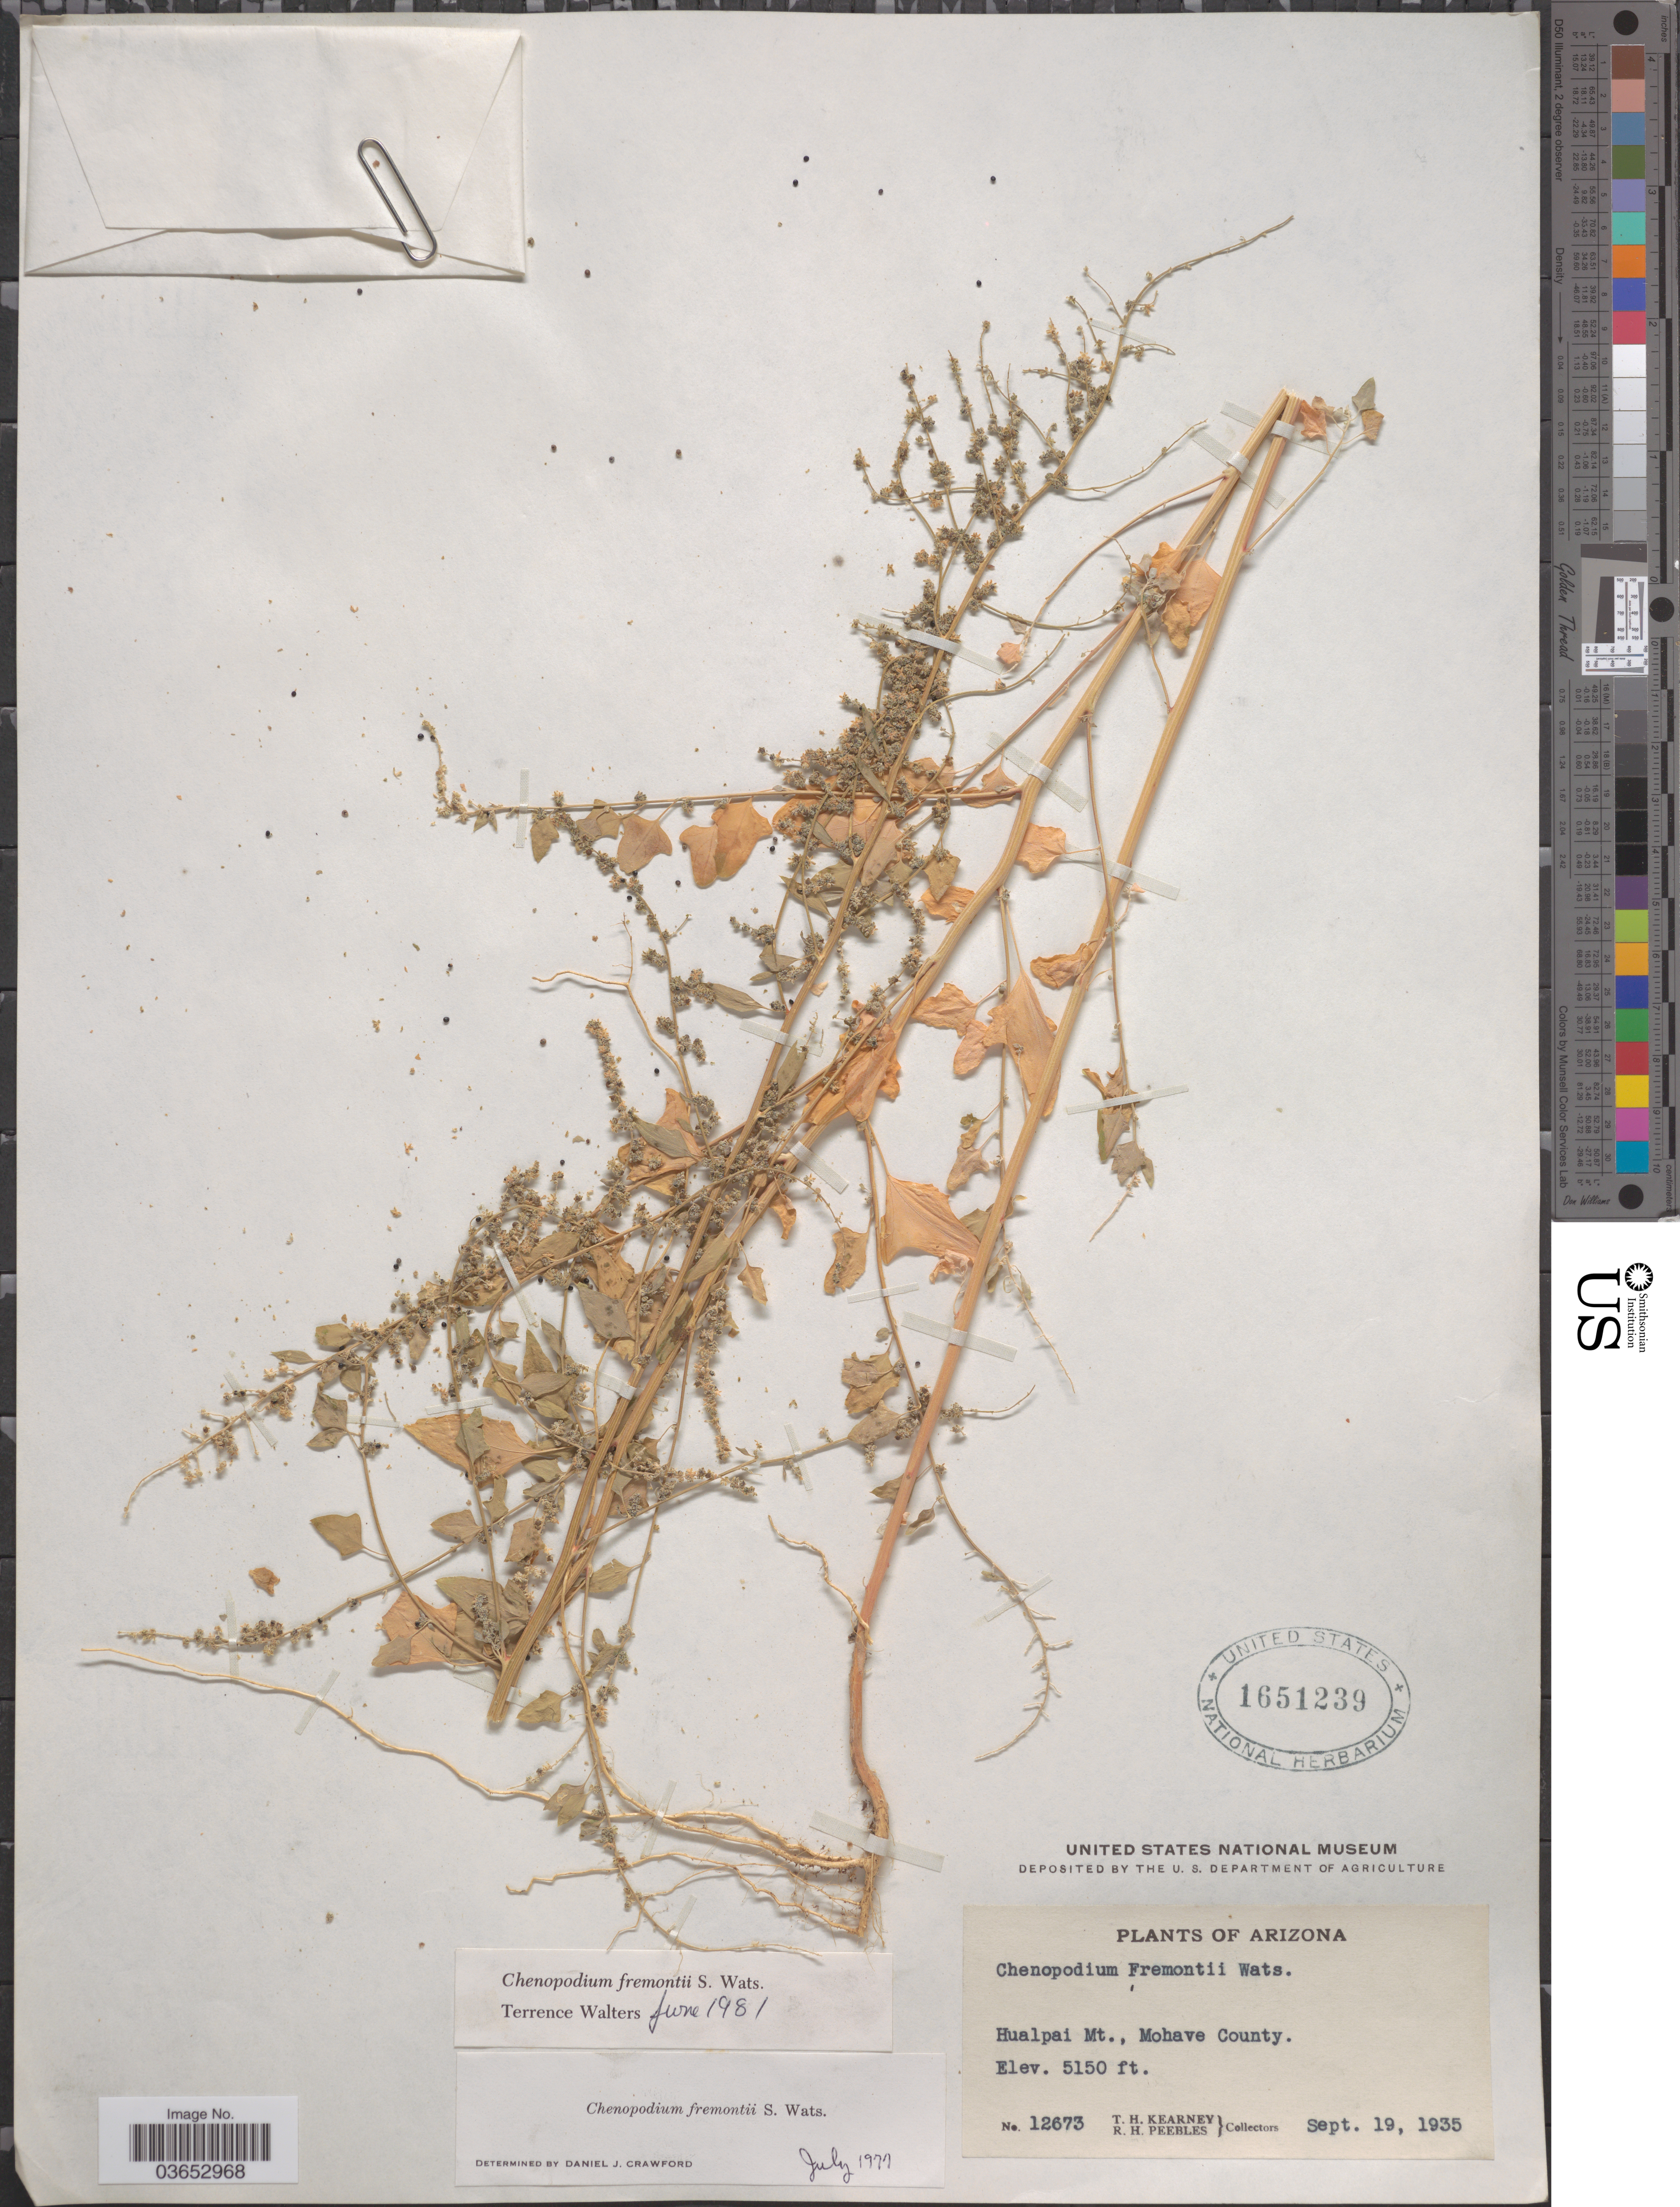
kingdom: Plantae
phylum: Tracheophyta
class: Magnoliopsida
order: Caryophyllales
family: Amaranthaceae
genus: Chenopodium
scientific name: Chenopodium fremontii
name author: S. Watson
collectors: T. H. Kearney & R. H. Peebles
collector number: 12673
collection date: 1935-09-19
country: United States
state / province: Arizona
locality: Hualpai Mt., Mohave County.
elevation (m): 1570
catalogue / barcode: US 1651239